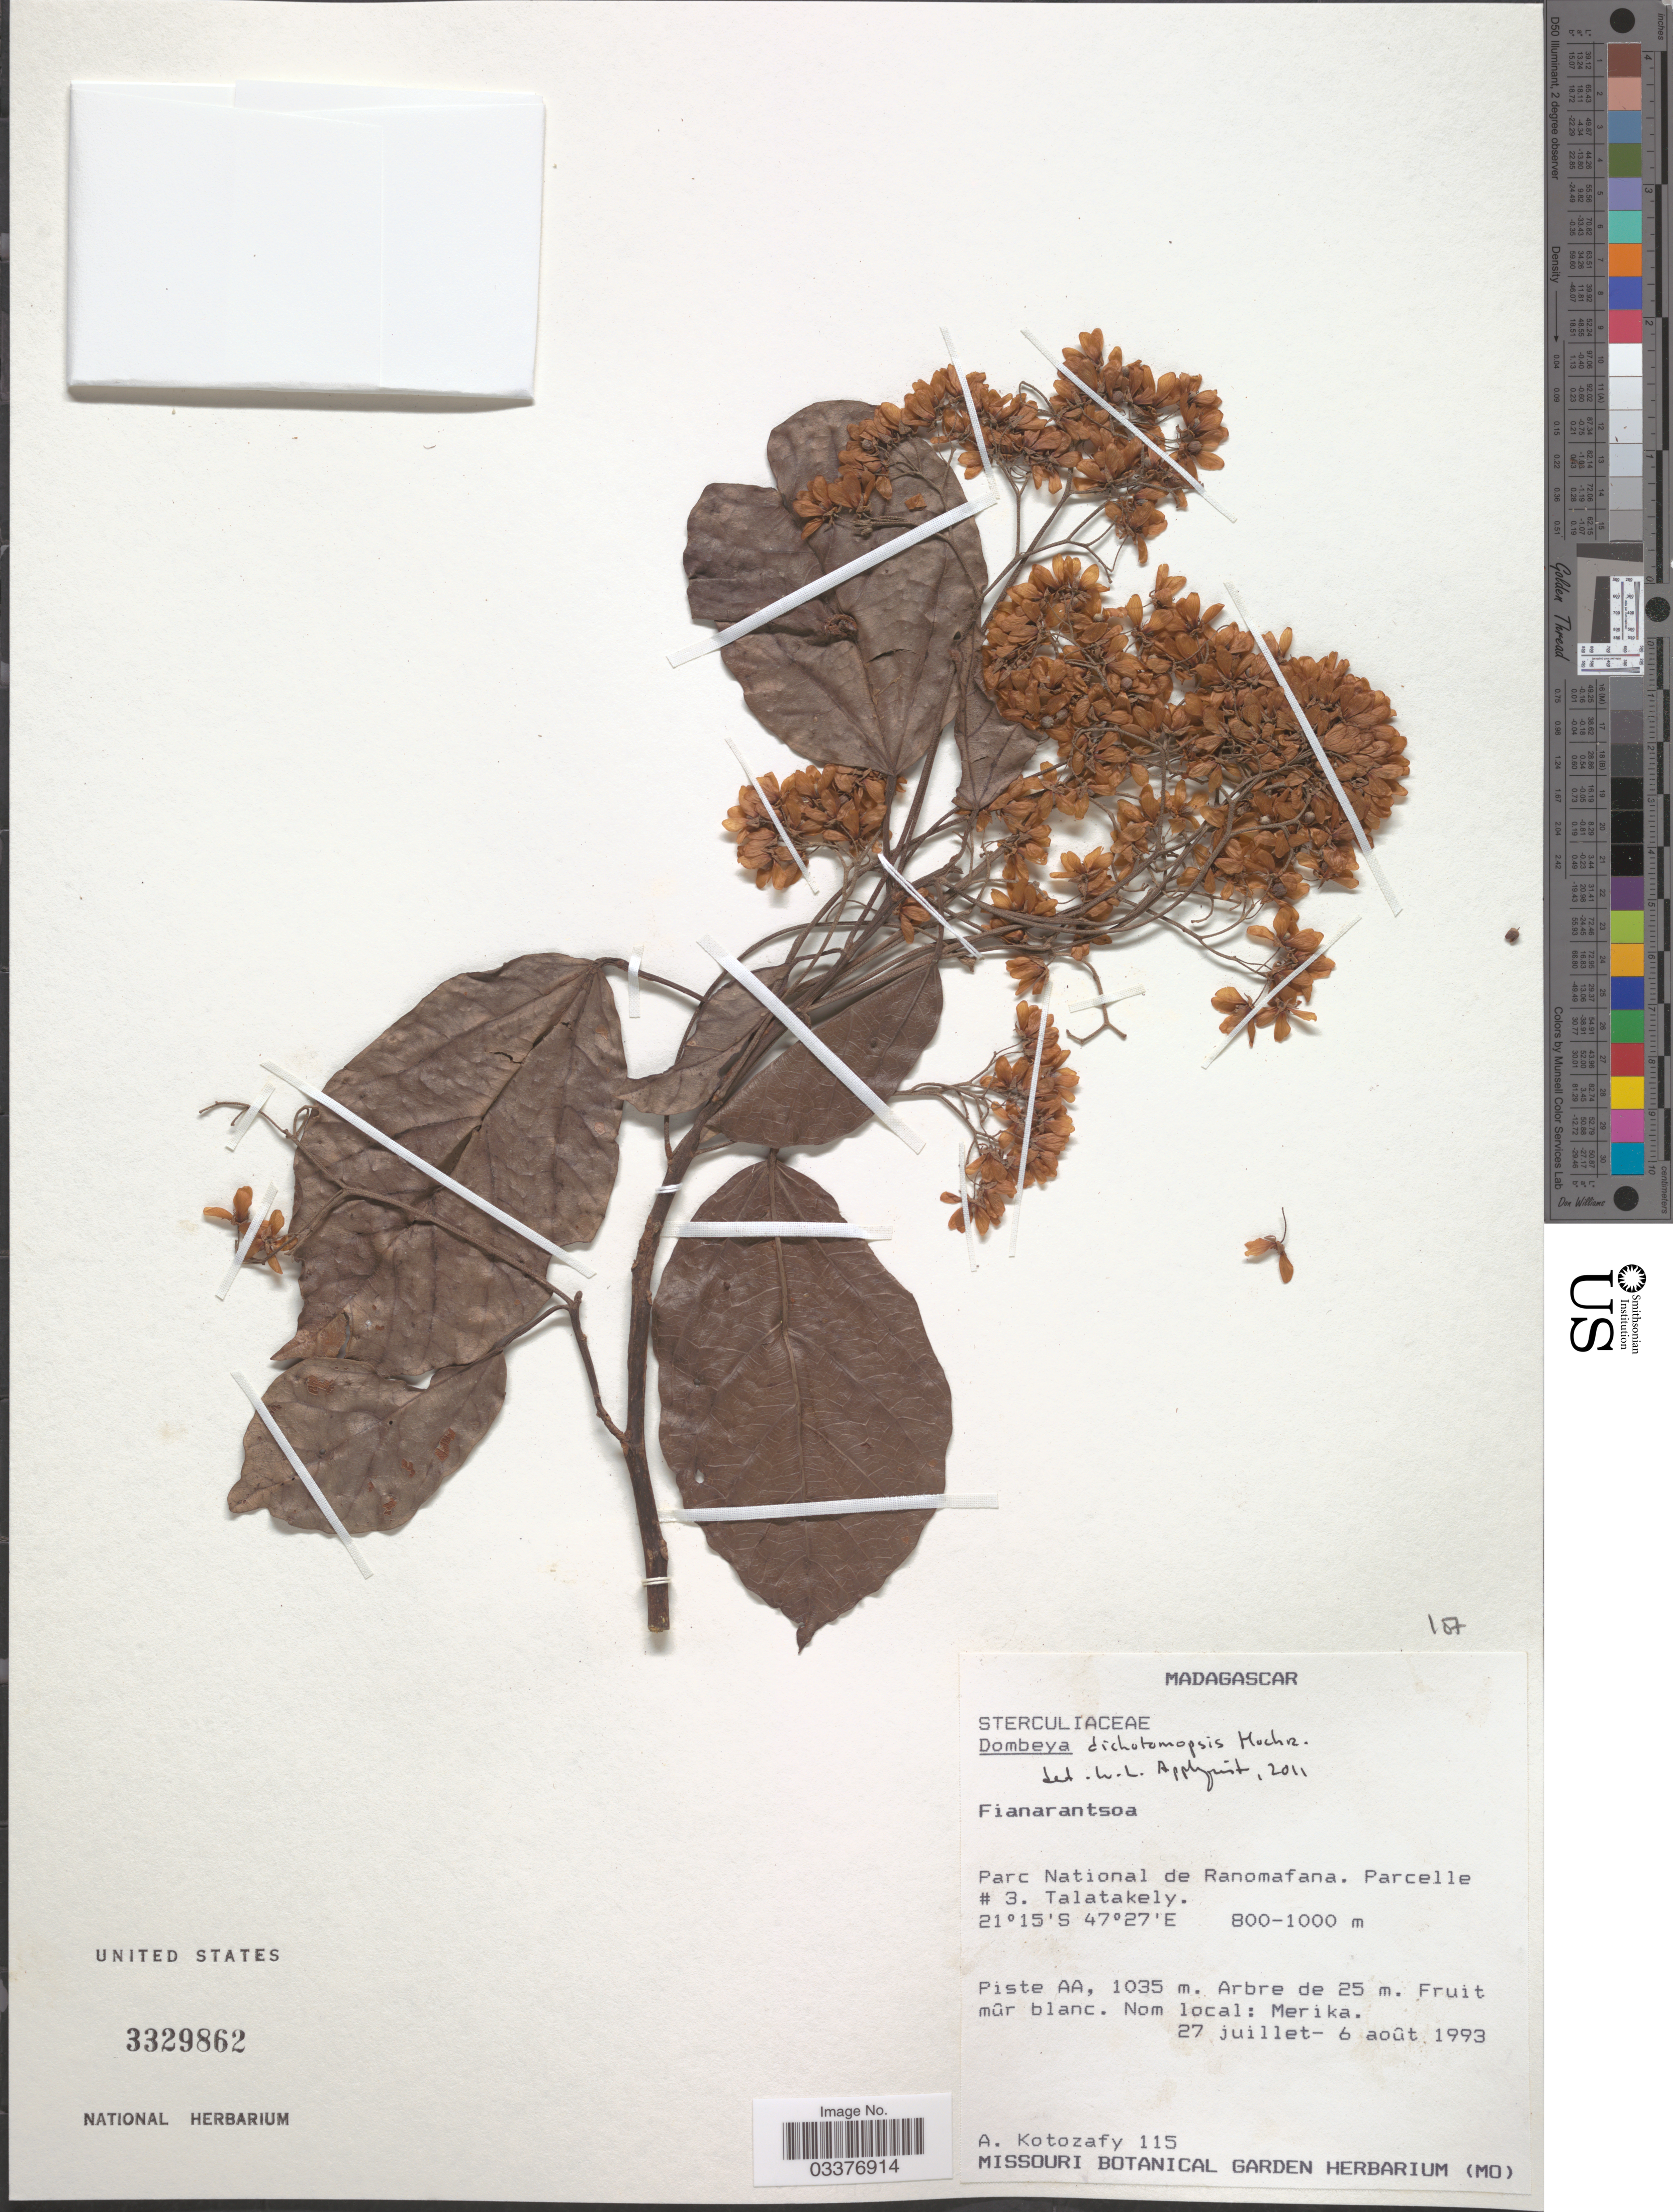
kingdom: Plantae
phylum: Tracheophyta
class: Magnoliopsida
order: Malvales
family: Malvaceae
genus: Dombeya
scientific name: Dombeya dichotomopsis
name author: Hochr.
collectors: A. Kotozafy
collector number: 115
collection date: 1993-07-27/1993-08-06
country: Madagascar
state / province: Vatovavy Fitovinany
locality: Parc National de Ranomafana. Parcelle # 3. Talatakely.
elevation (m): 800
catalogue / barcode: US 3329862